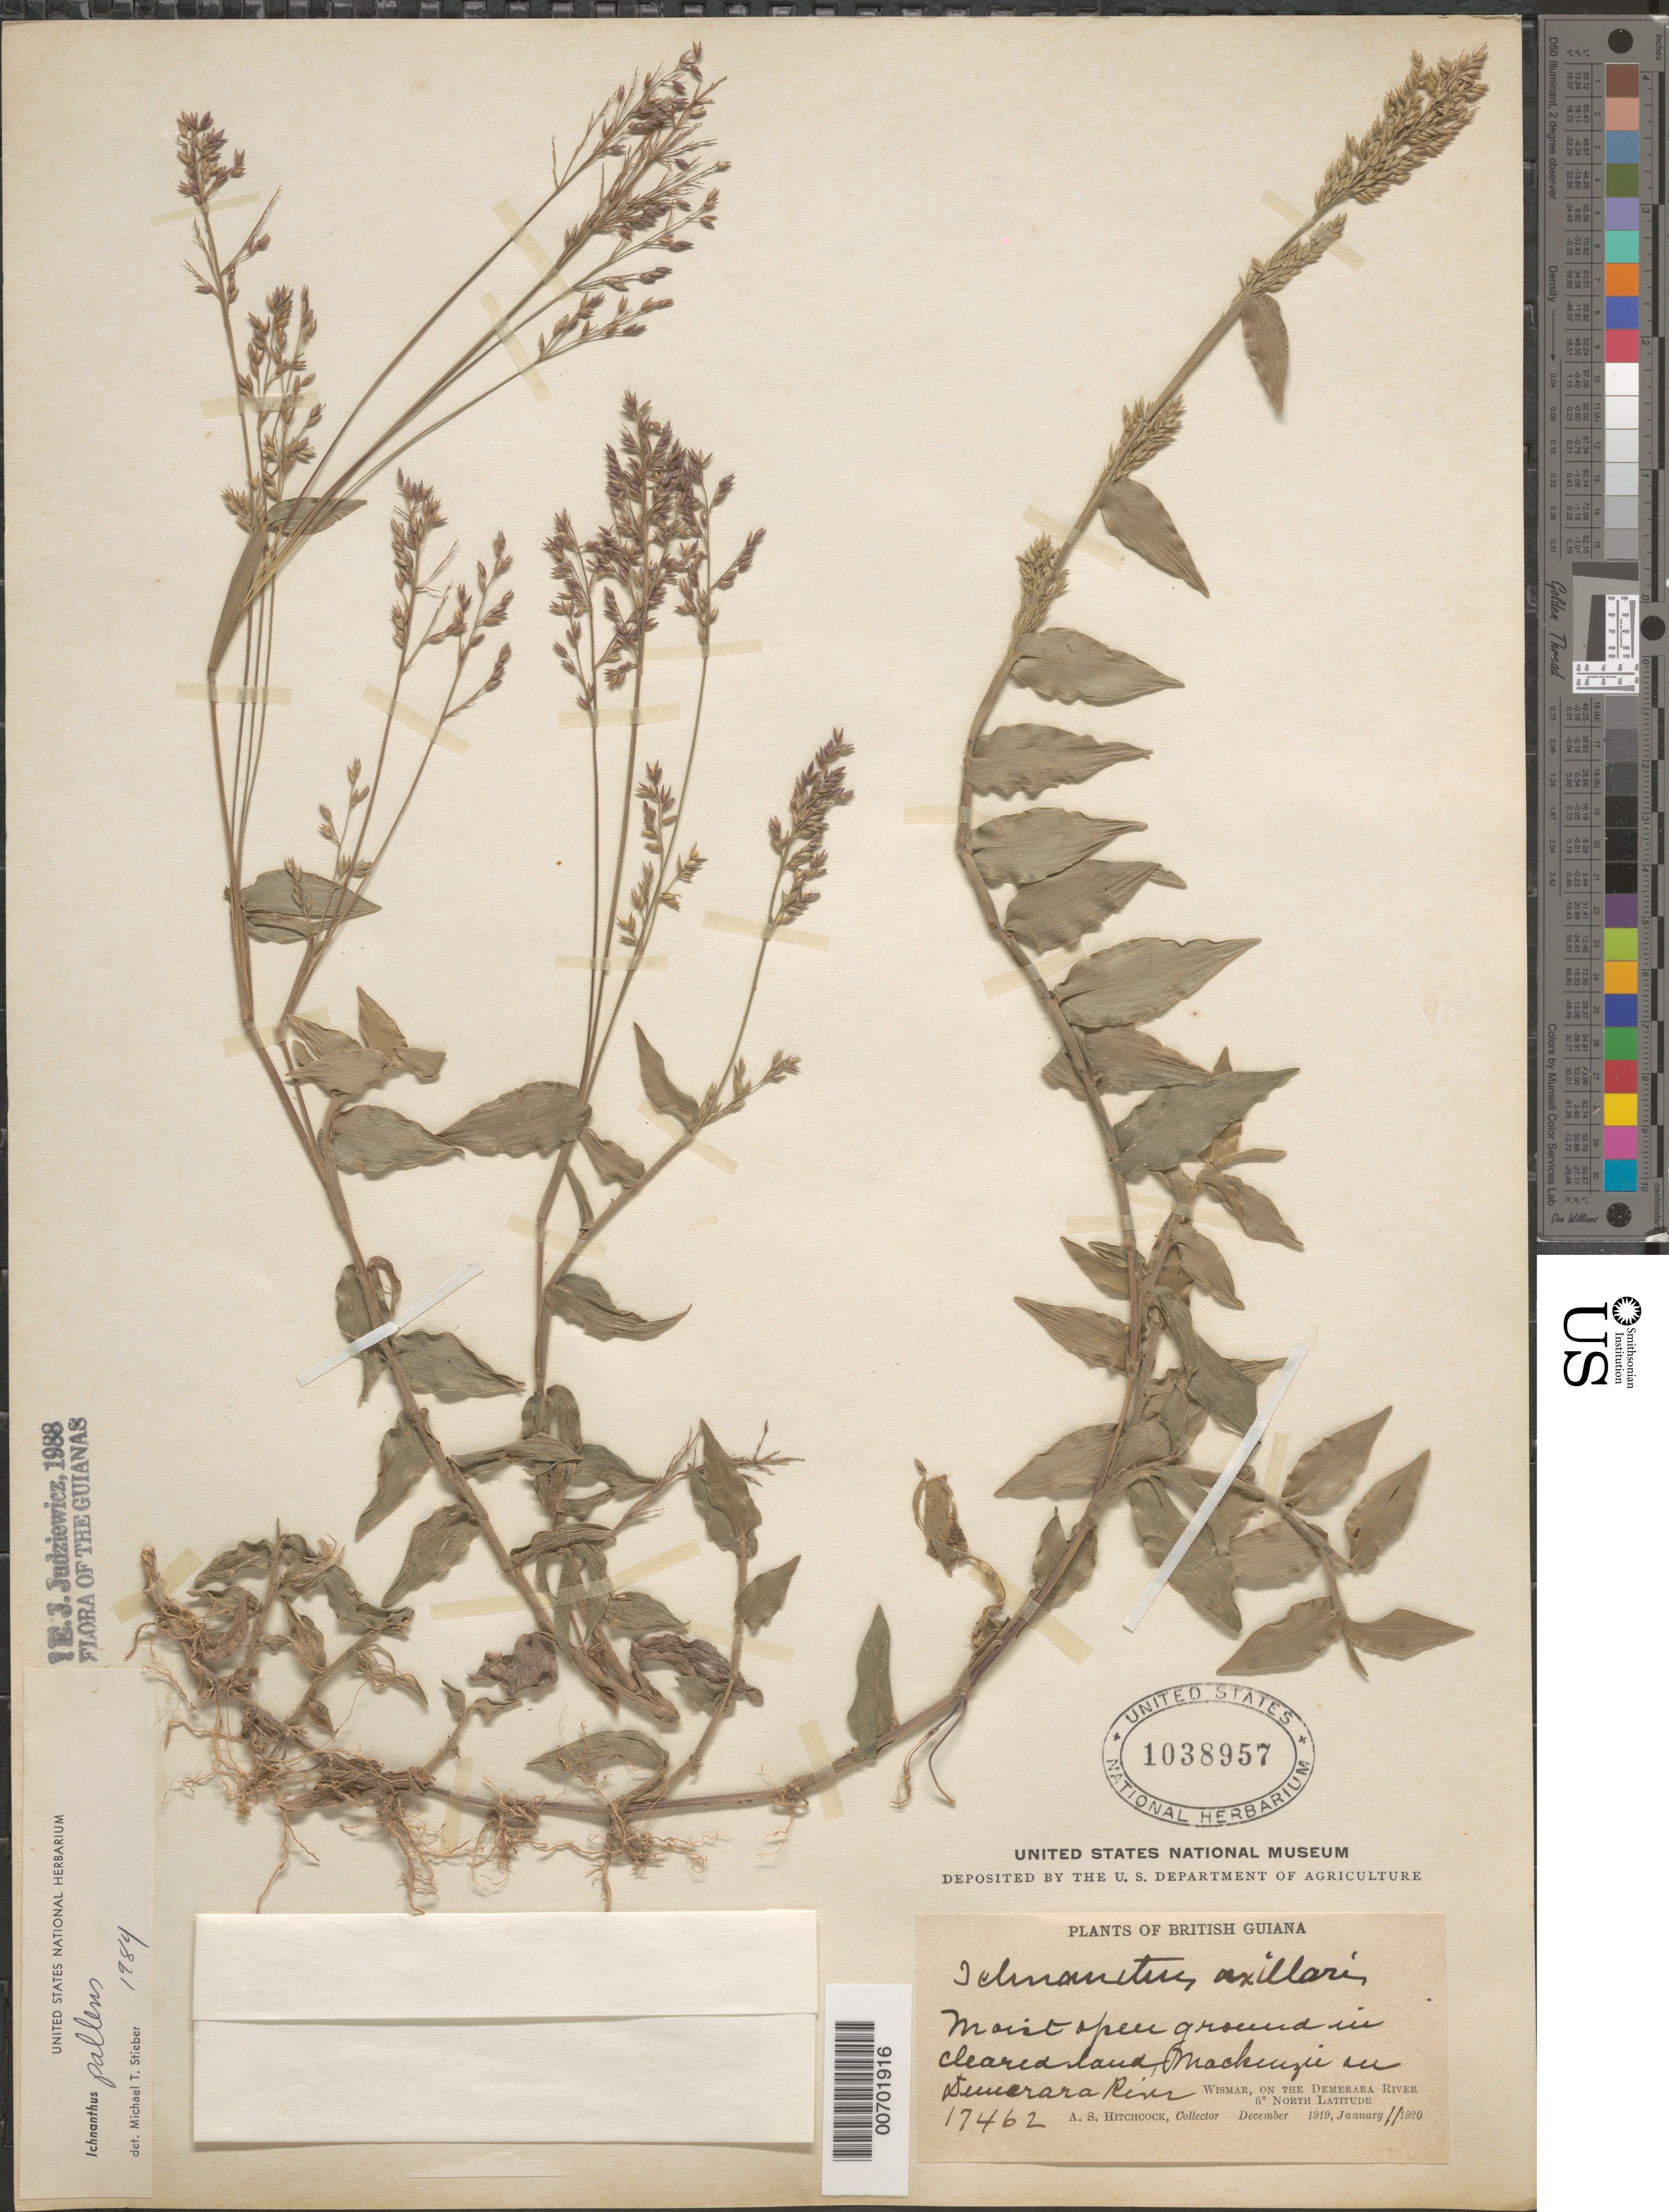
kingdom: Plantae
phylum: Tracheophyta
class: Liliopsida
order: Poales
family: Poaceae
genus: Ichnanthus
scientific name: Ichnanthus pallens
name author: (Sw.) Munro ex Benth.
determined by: Judziewicz, E. J.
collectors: A. S. Hitchcock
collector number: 17462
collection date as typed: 11-Jan-20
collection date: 1920-01-11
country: Guyana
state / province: U. Demerara-Berbice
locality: Mackenzie, opposite Wismar, on Demerara River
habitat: Moist open ground in cleared land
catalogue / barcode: US 1038957